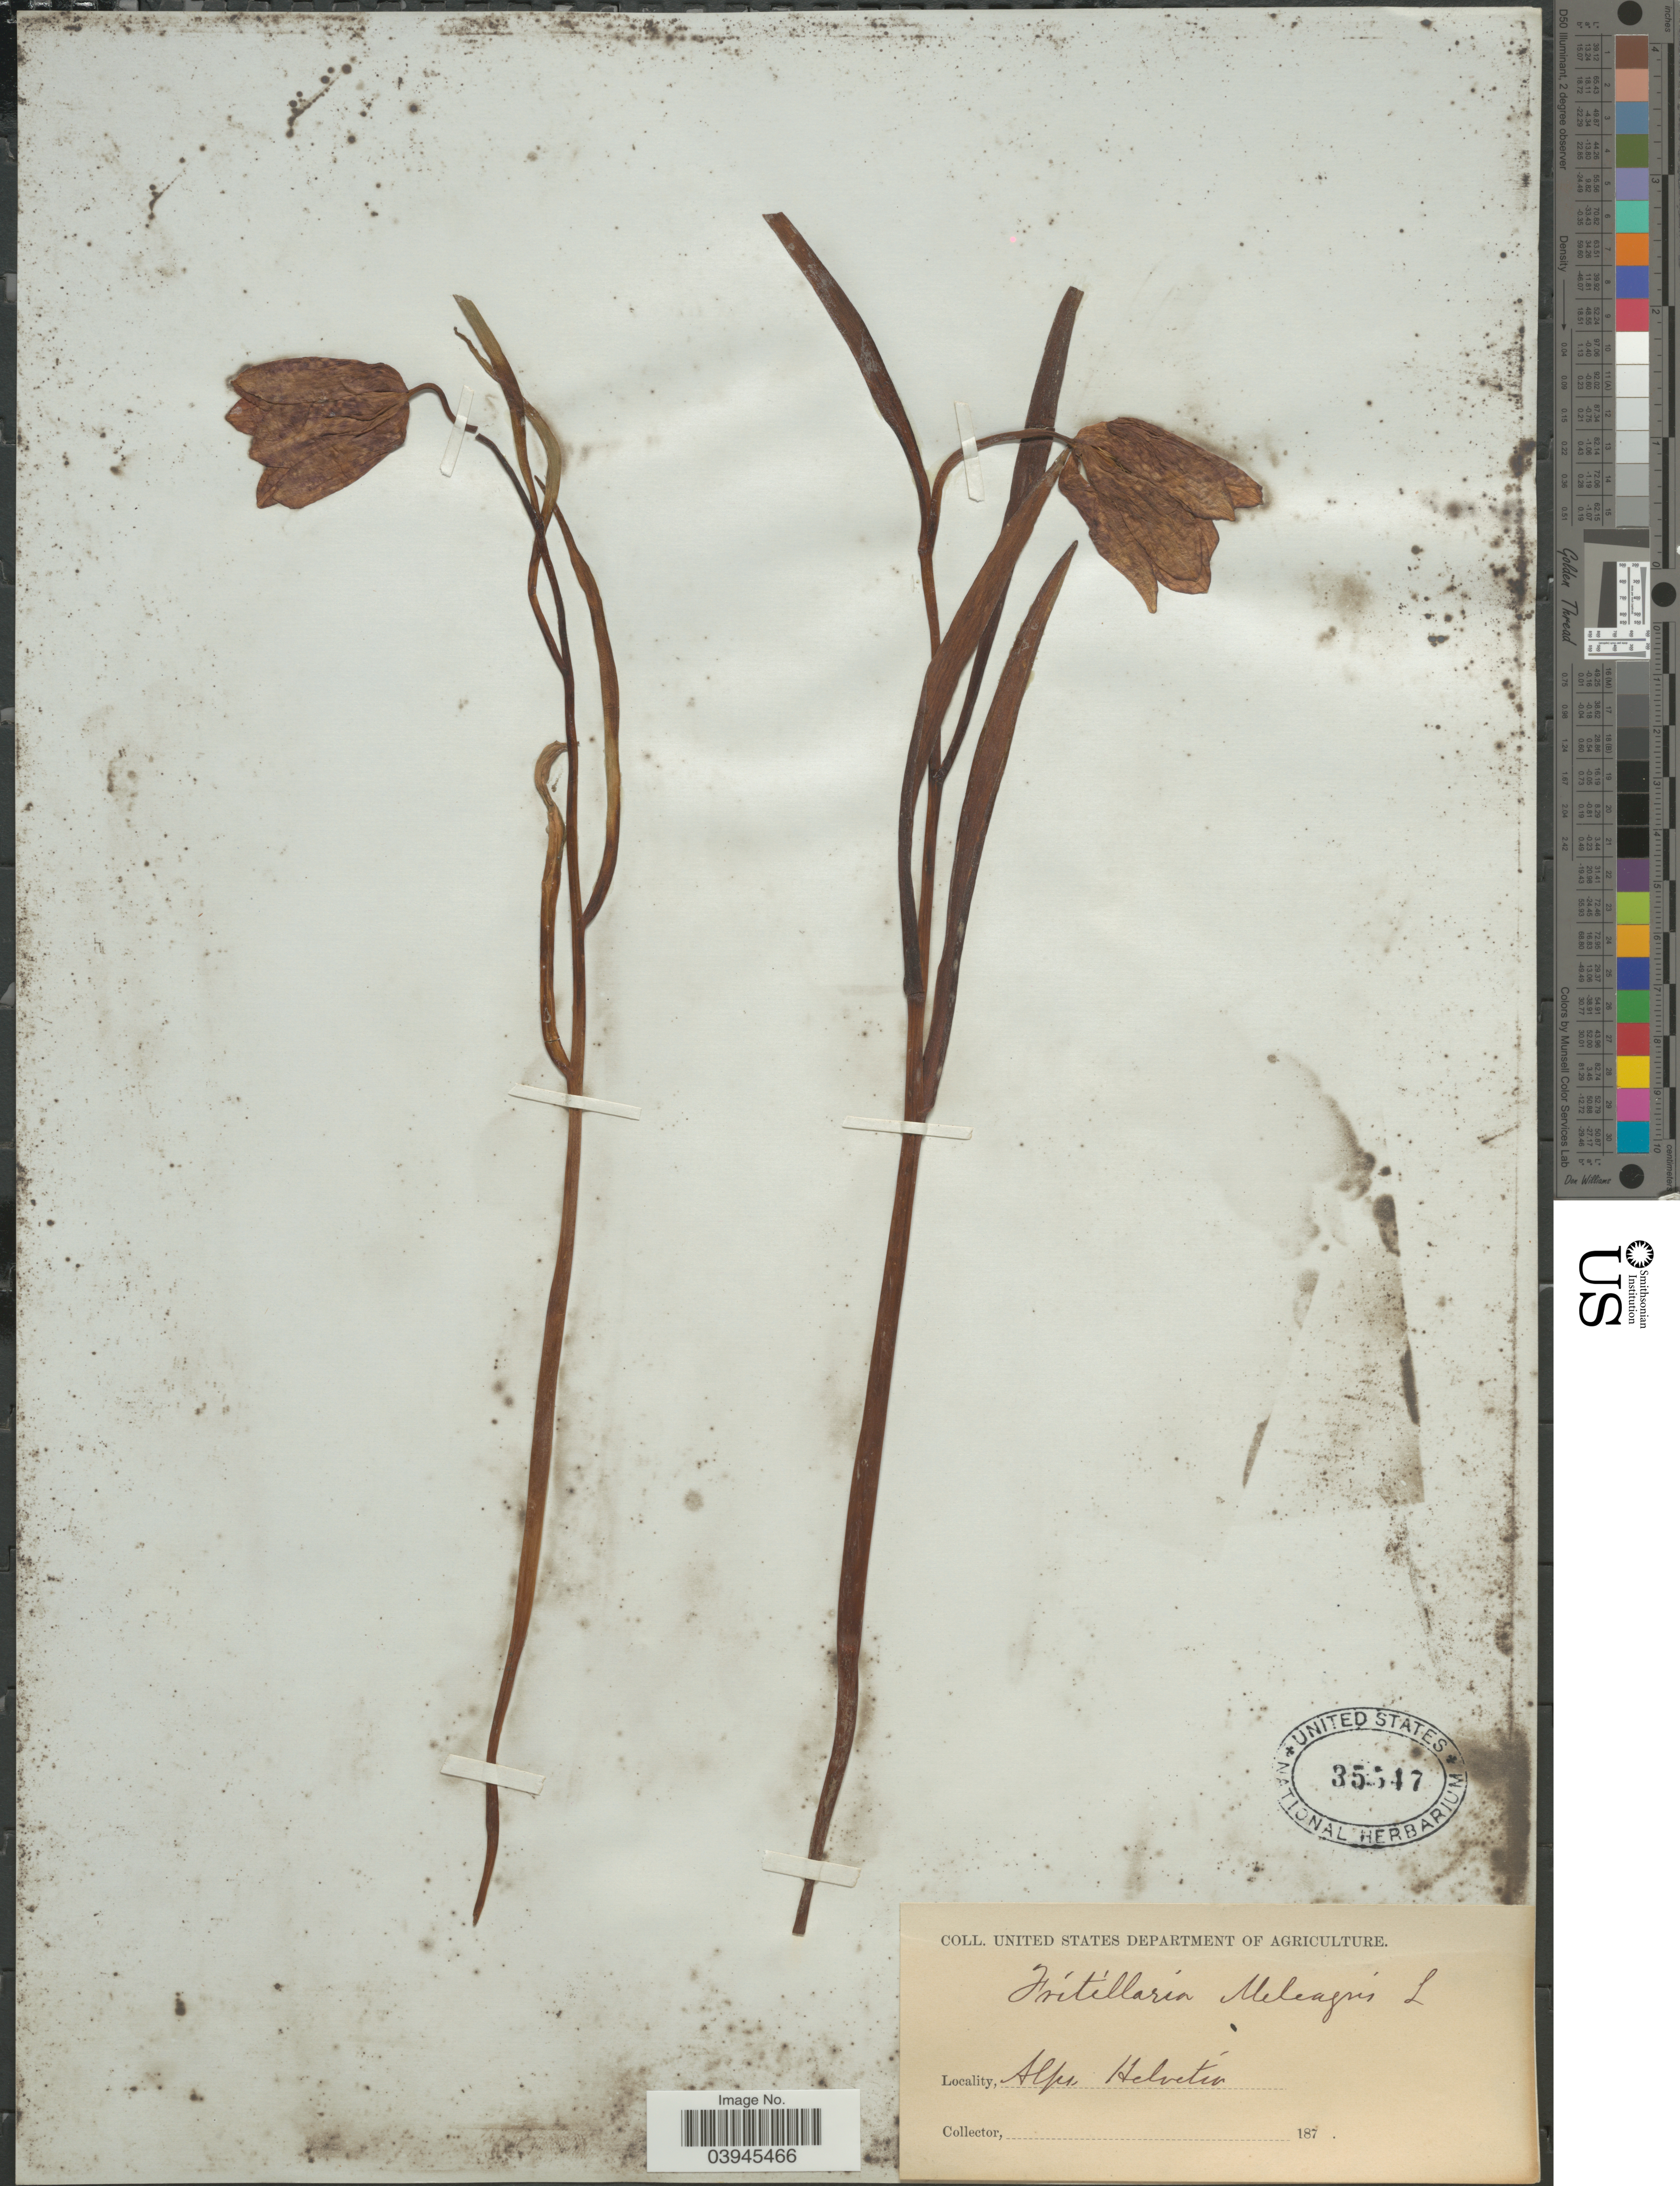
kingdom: Plantae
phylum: Tracheophyta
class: Liliopsida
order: Liliales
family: Liliaceae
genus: Fritillaria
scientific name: Fritillaria meleagris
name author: Lindl.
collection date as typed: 187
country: Switzerland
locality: Alps Helvetia.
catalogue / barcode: US 35547